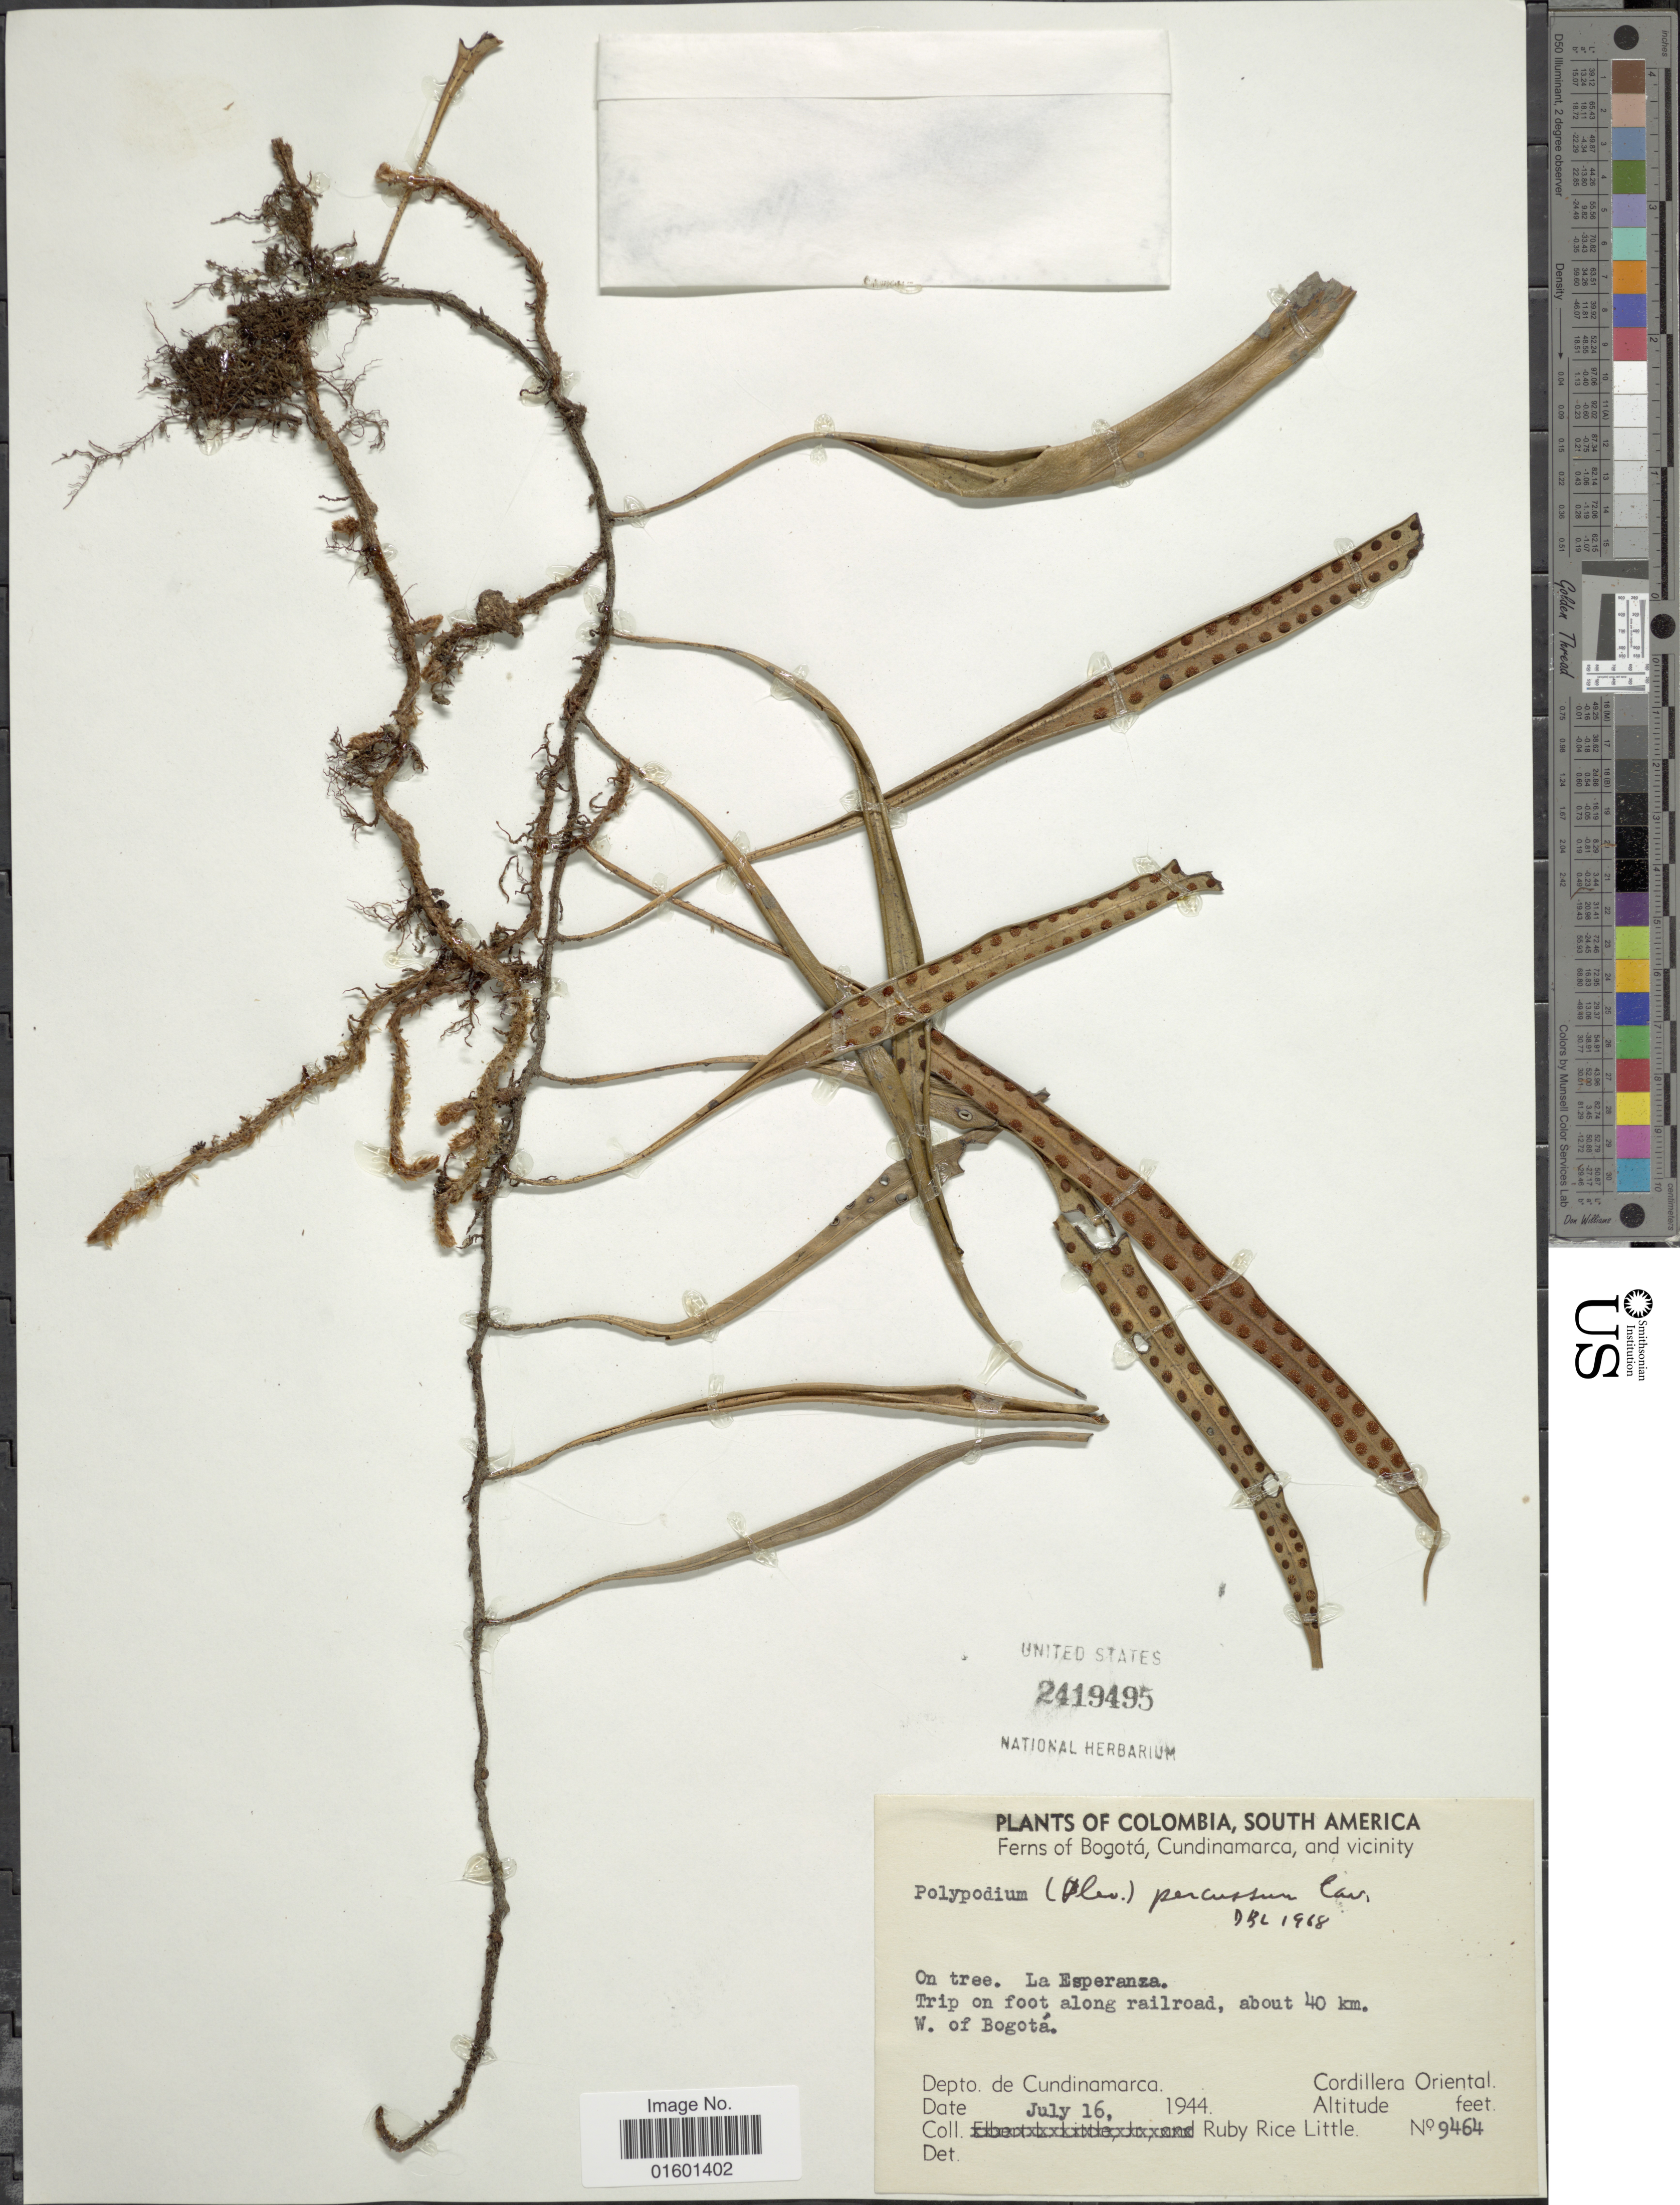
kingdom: Plantae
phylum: Tracheophyta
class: Polypodiopsida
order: Polypodiales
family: Polypodiaceae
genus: Microgramma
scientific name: Microgramma percussa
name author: (Cav.) de la Sota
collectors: R. R. Little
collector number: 9464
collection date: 1944-07-16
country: Colombia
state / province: Cundinamarca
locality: Ferns of Bogota, Cundinamarca and vicinity. On tree. La Esperanza. Trip on foot along railroad, about 40 km. W. of Bogota, Cordillera Oriental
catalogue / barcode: US 2419495